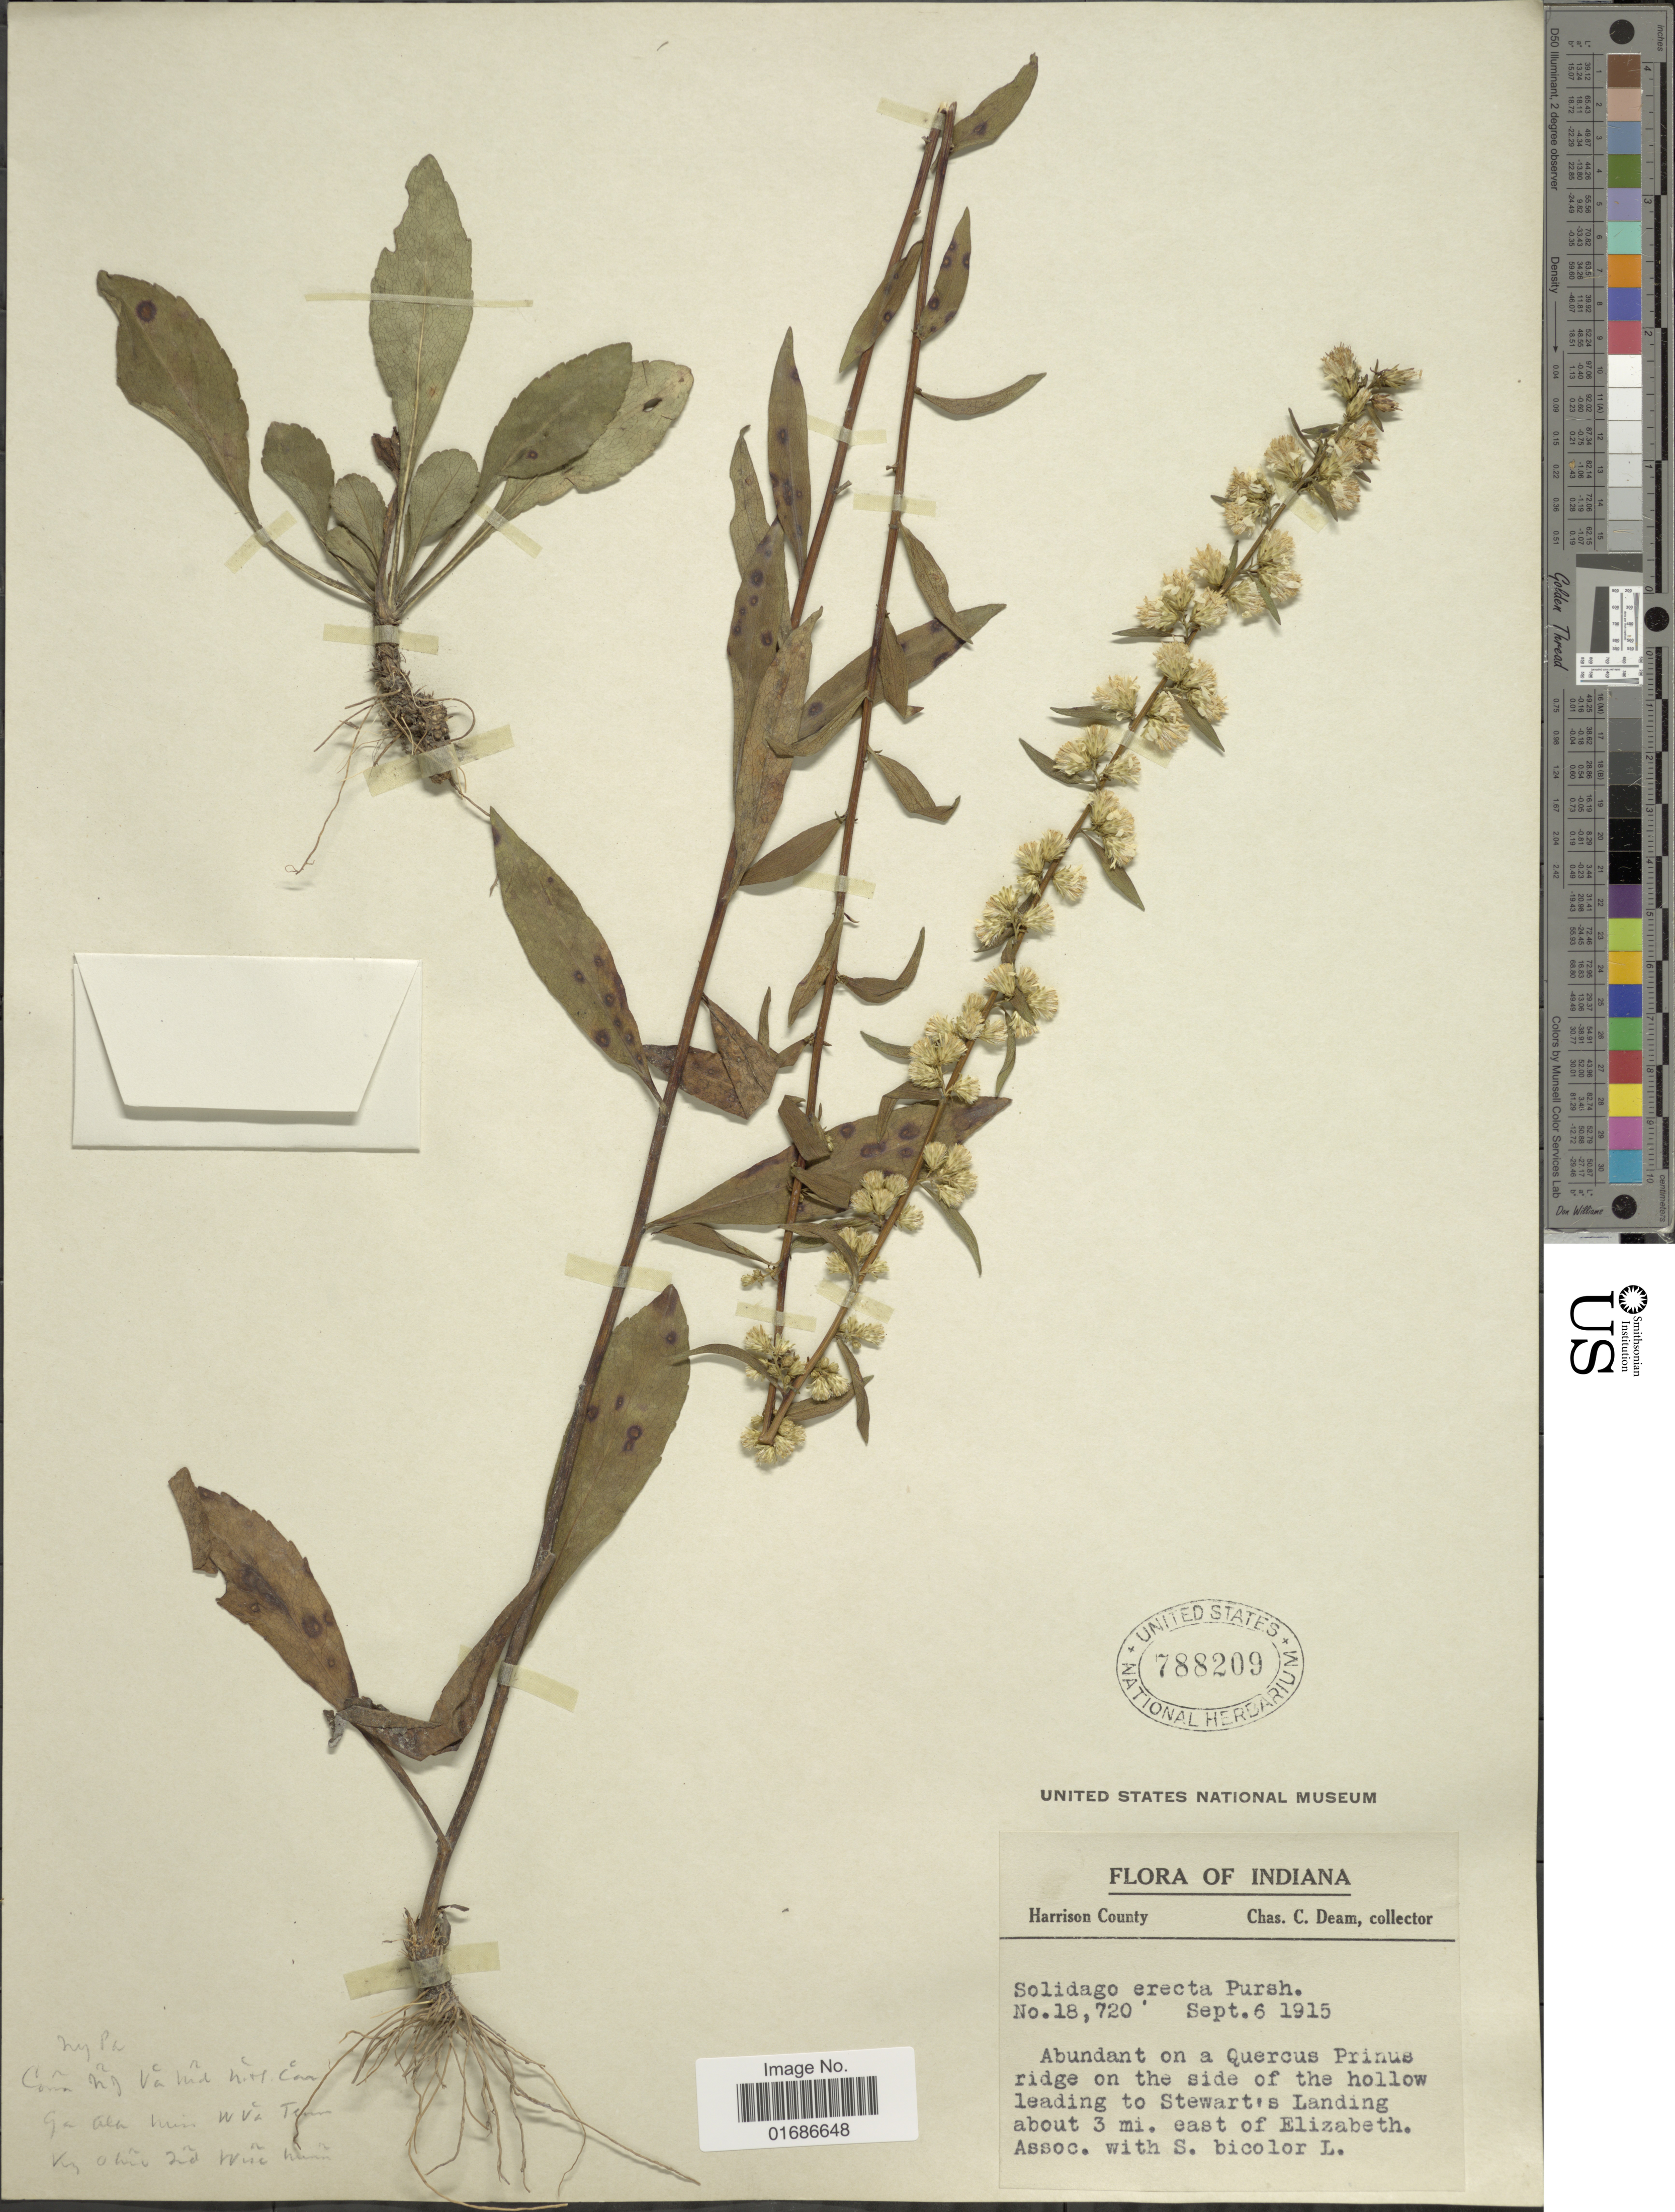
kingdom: Plantae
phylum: Tracheophyta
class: Magnoliopsida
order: Asterales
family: Asteraceae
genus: Solidago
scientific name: Solidago erecta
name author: Pursh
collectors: C. C. Deam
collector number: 18720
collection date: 1915-09-06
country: United States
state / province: Indiana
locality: Rdige on the side of the hollow leading to Stewart's Landing about 3 mi. east of Elizabeth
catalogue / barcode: US 788209